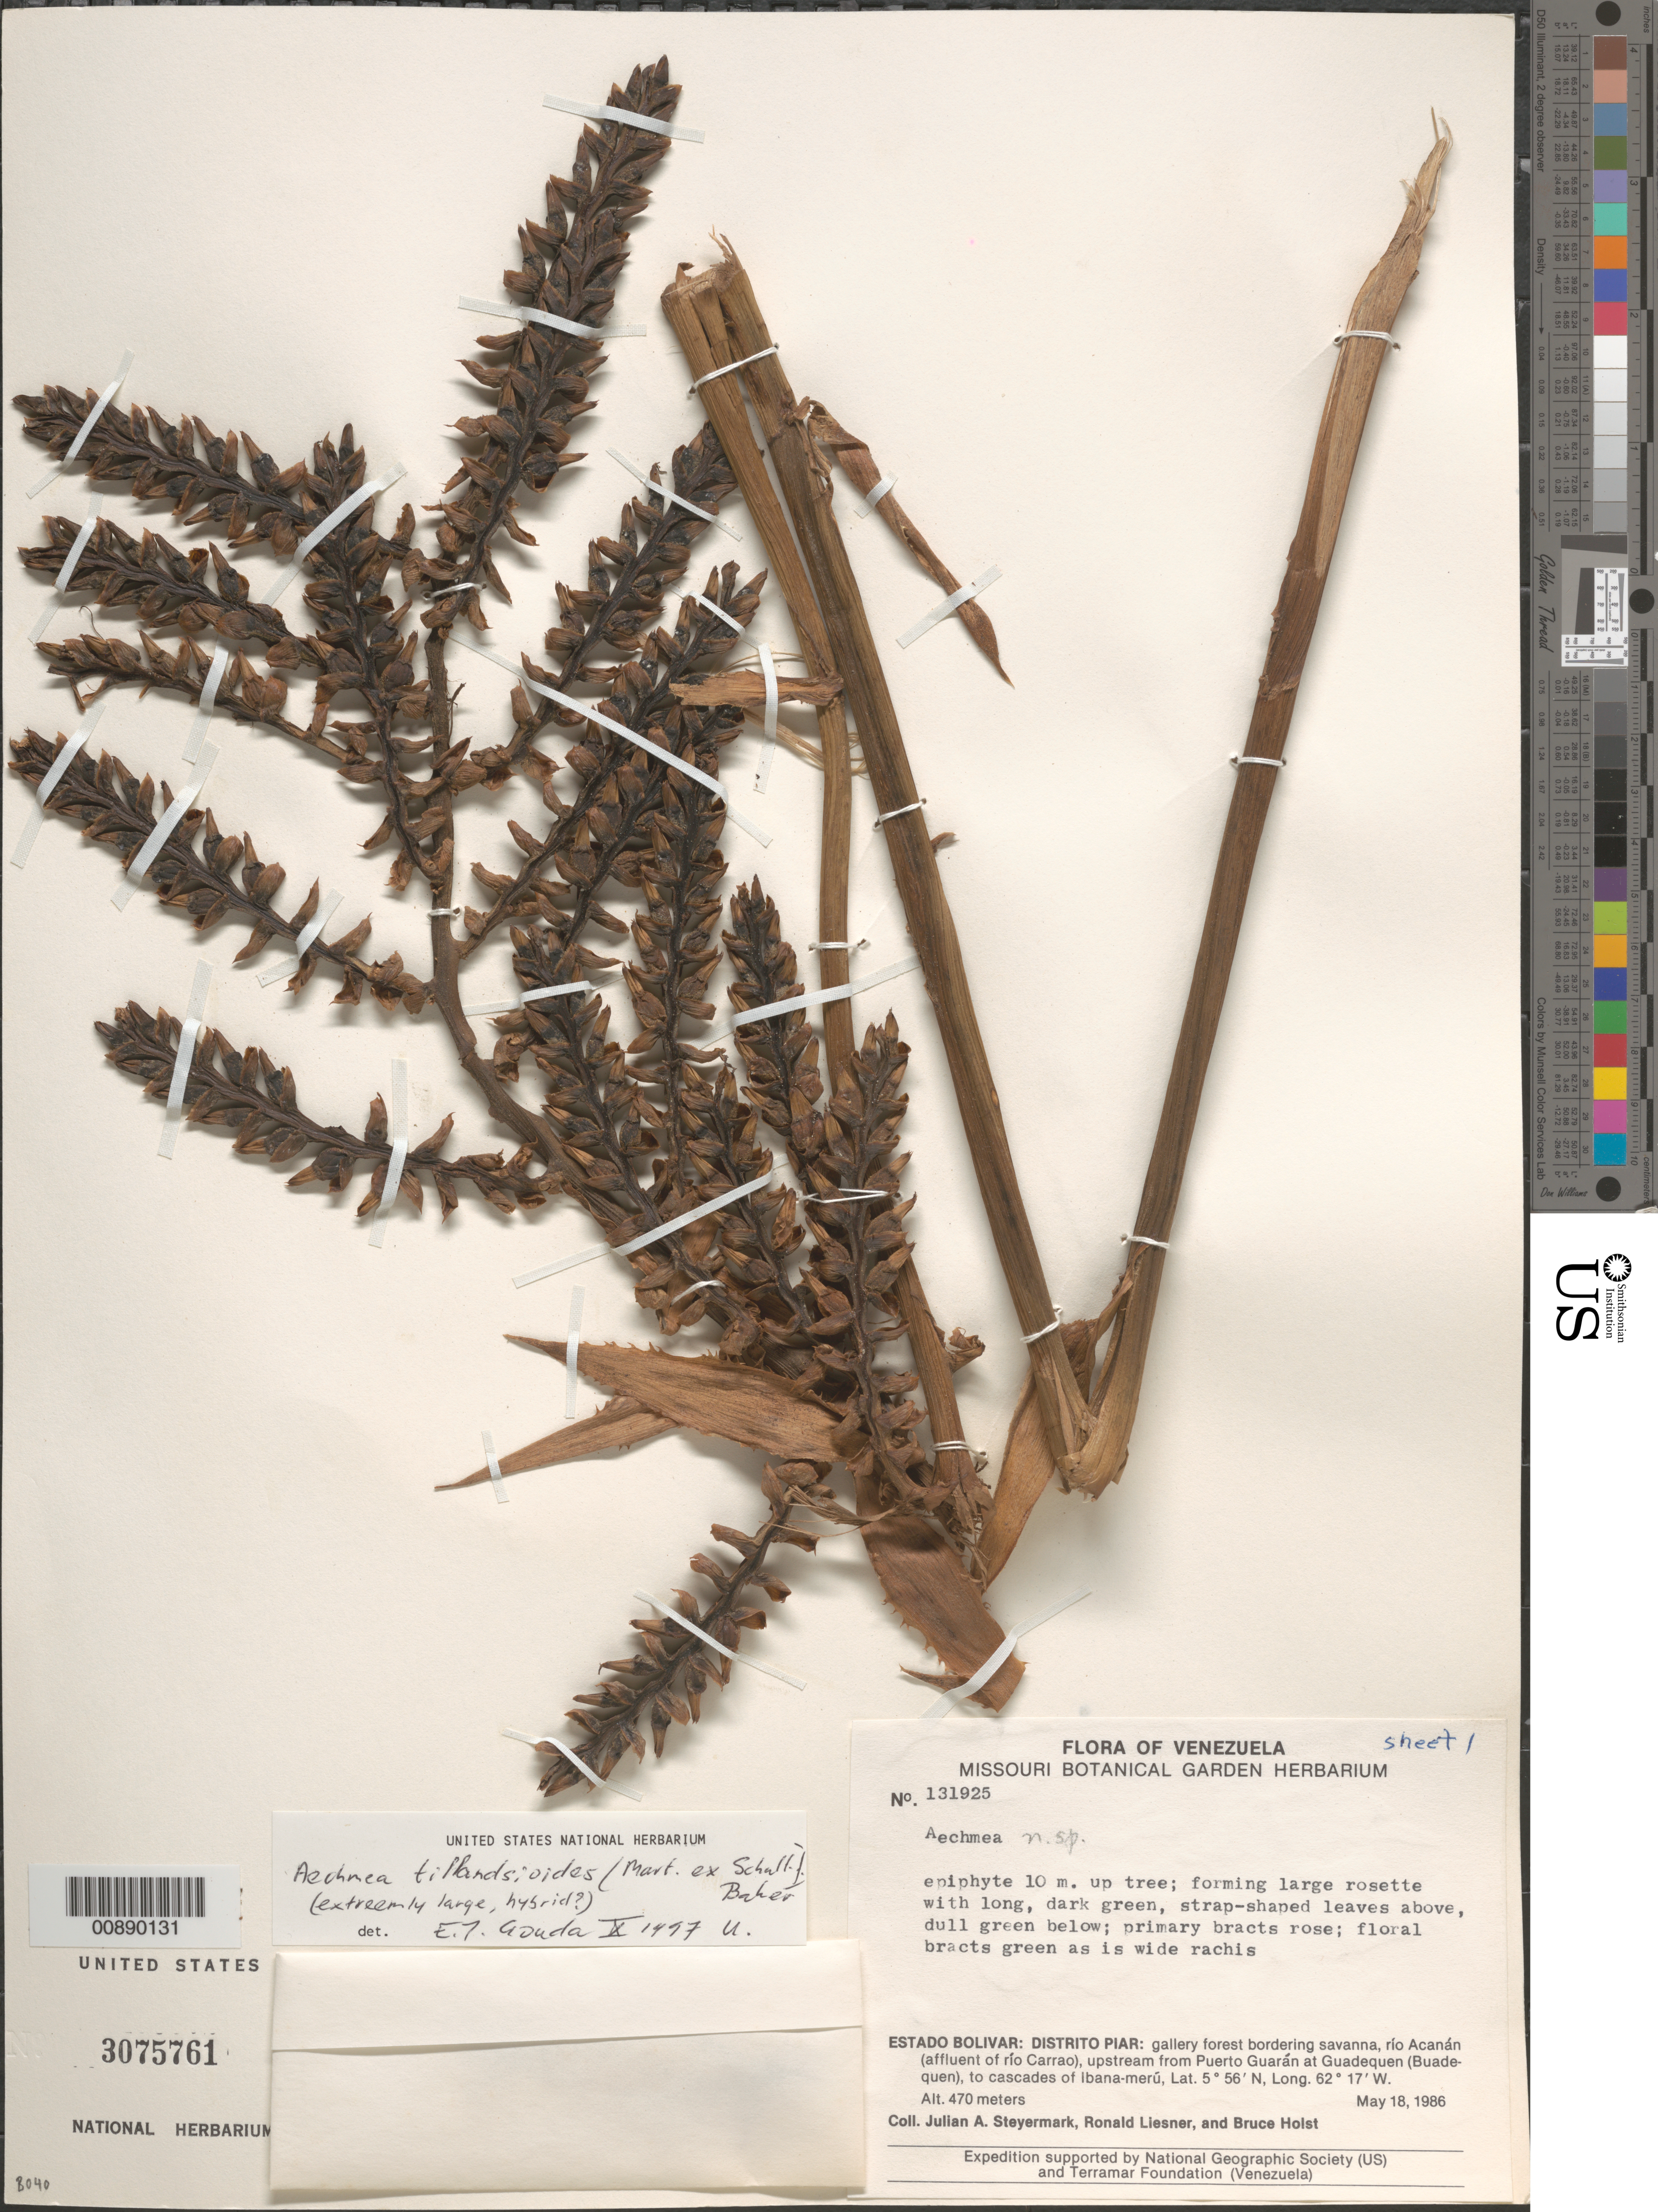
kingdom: Plantae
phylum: Tracheophyta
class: Liliopsida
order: Poales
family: Bromeliaceae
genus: Aechmea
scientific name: Aechmea sp.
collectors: J. Steyermark, R. L. Liesner & B. Holst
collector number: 131925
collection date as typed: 18-May-86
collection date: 1986-05-18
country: Venezuela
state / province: Bolívar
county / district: Piar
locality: Quadequen (Buadequen) vic., río Acanan (affluent of río Carrao) west of Cerros Los Hermanos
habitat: Gallery forest bordering savanna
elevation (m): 470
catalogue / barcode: US 3075761